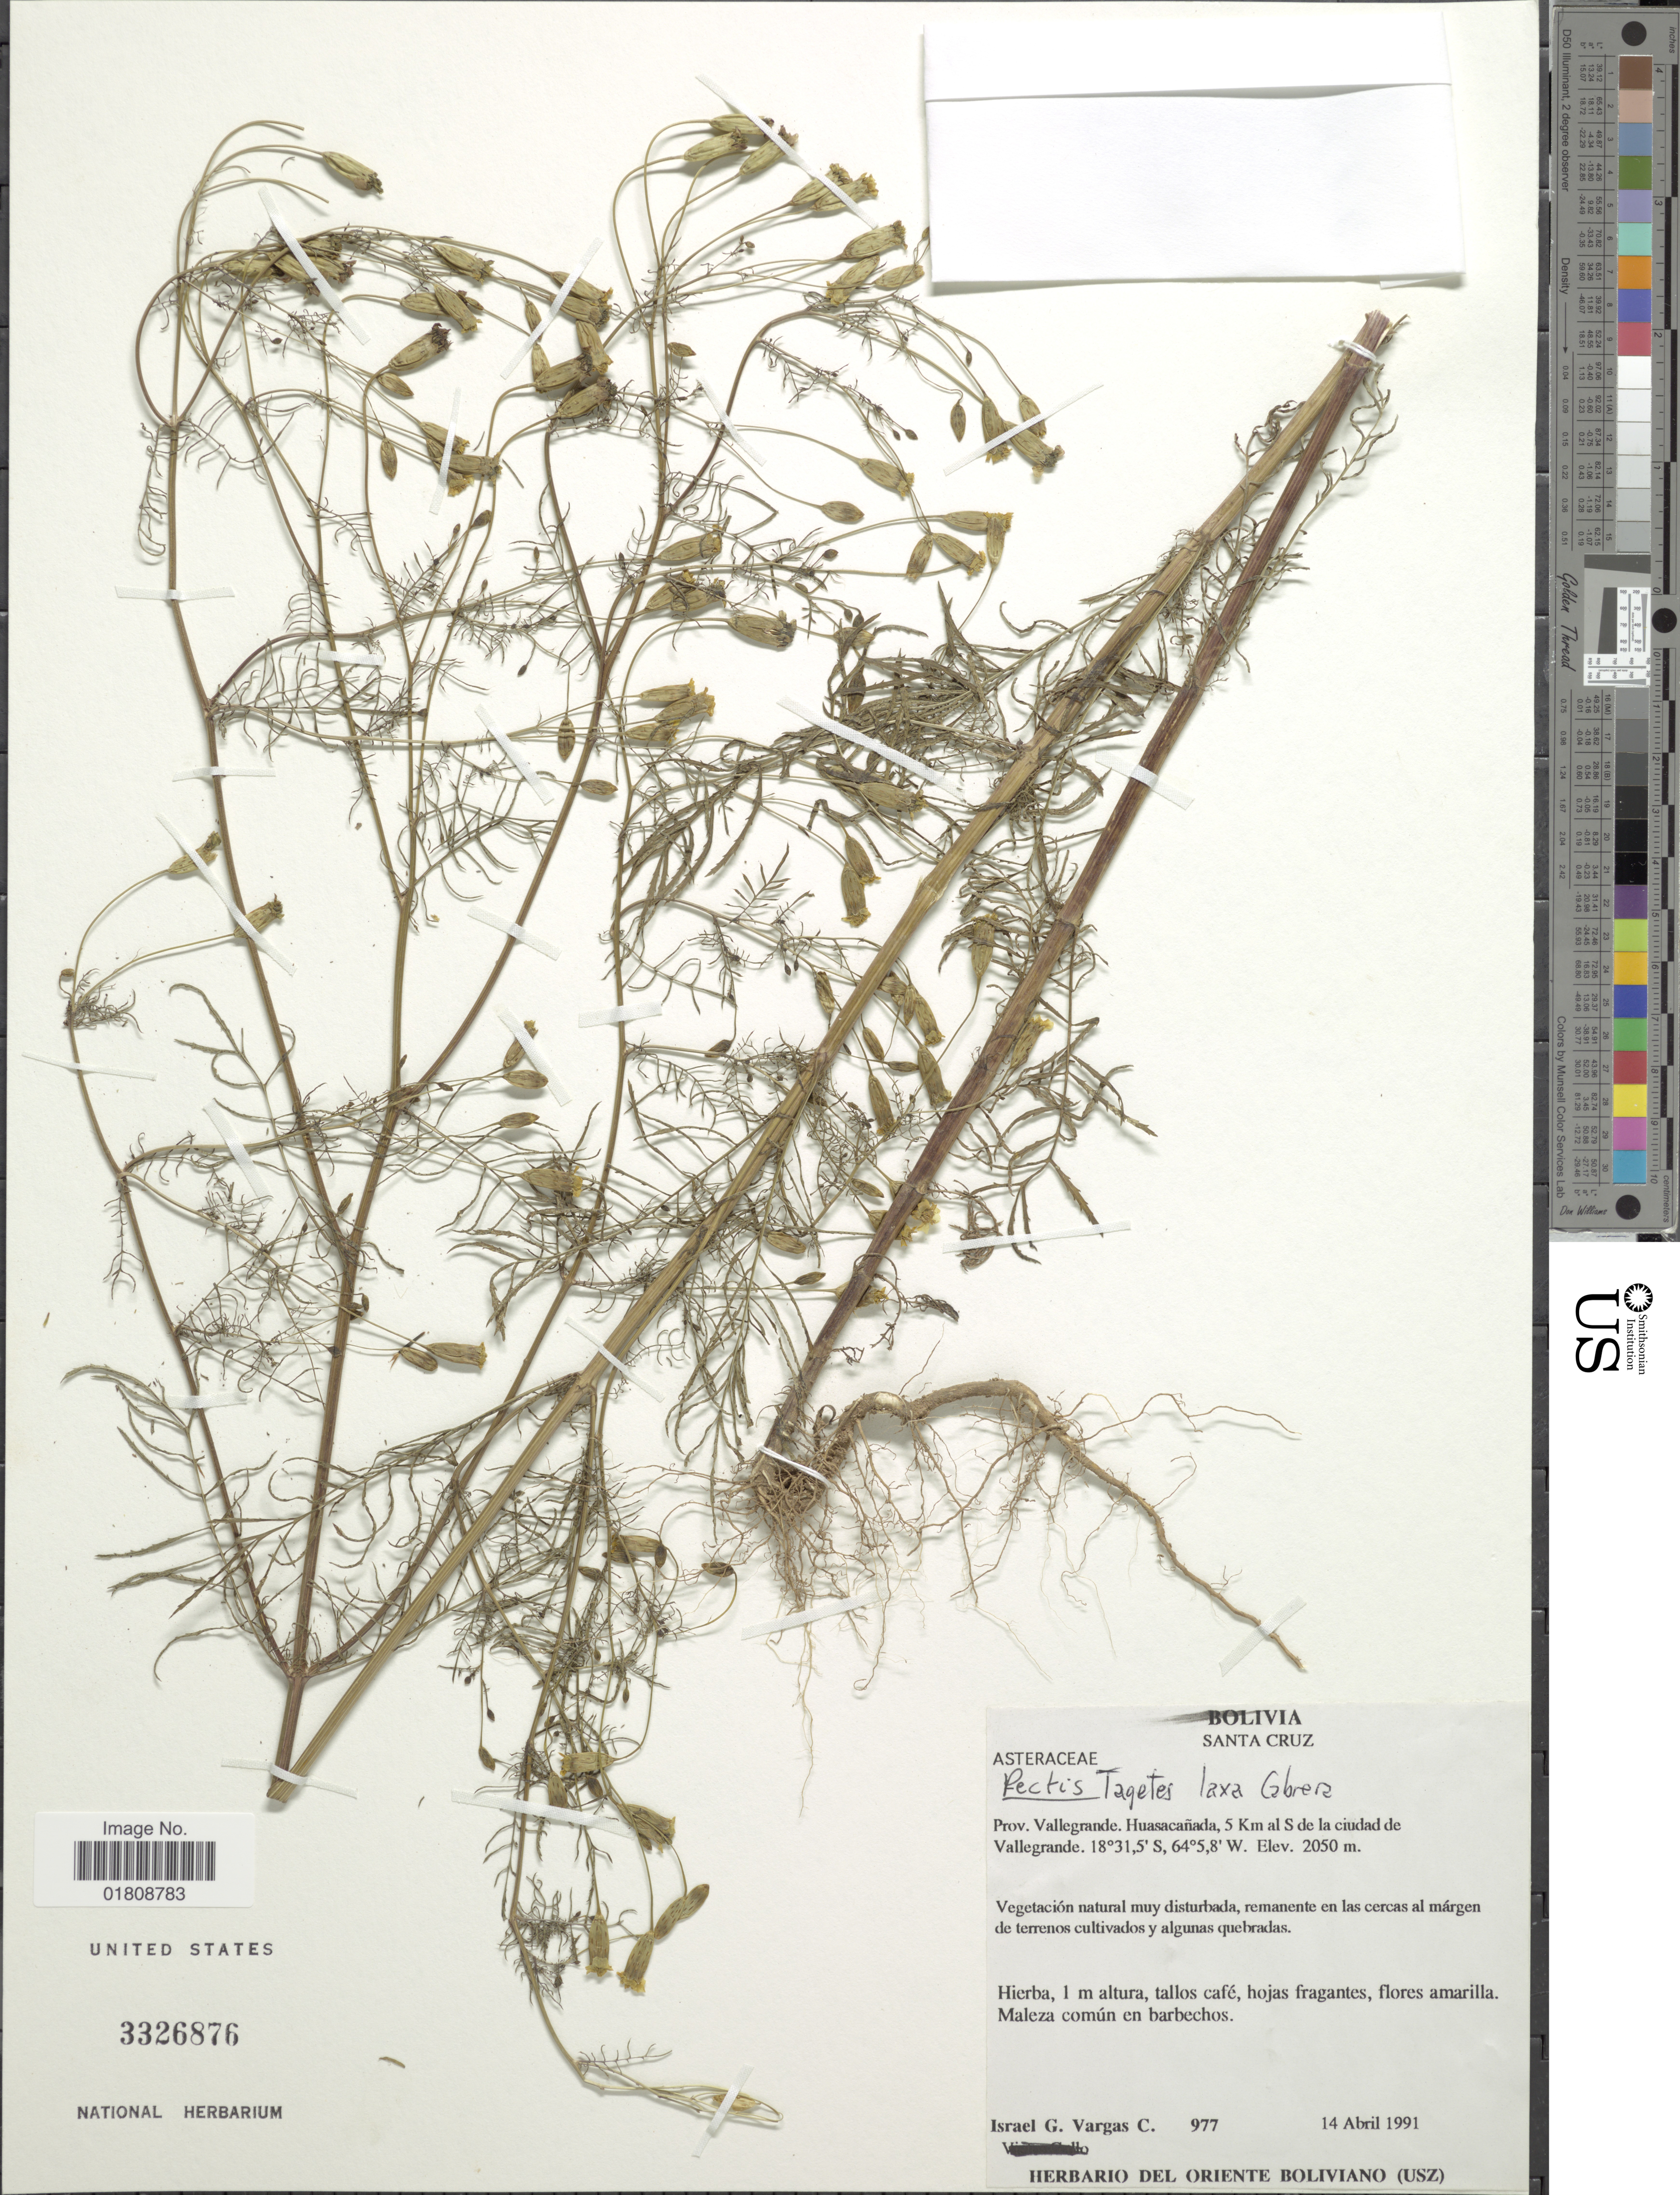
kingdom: Plantae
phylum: Tracheophyta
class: Magnoliopsida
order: Asterales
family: Asteraceae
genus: Tagetes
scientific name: Tagetes laxa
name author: Caberra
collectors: I. G. Vargas C.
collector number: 977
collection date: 1991-04-14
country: Bolivia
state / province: Santa Cruz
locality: Prov. Vallegrande, Huasacanada, 5 km al S de la ciudad de Vallegrande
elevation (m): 2050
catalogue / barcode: US 3326876